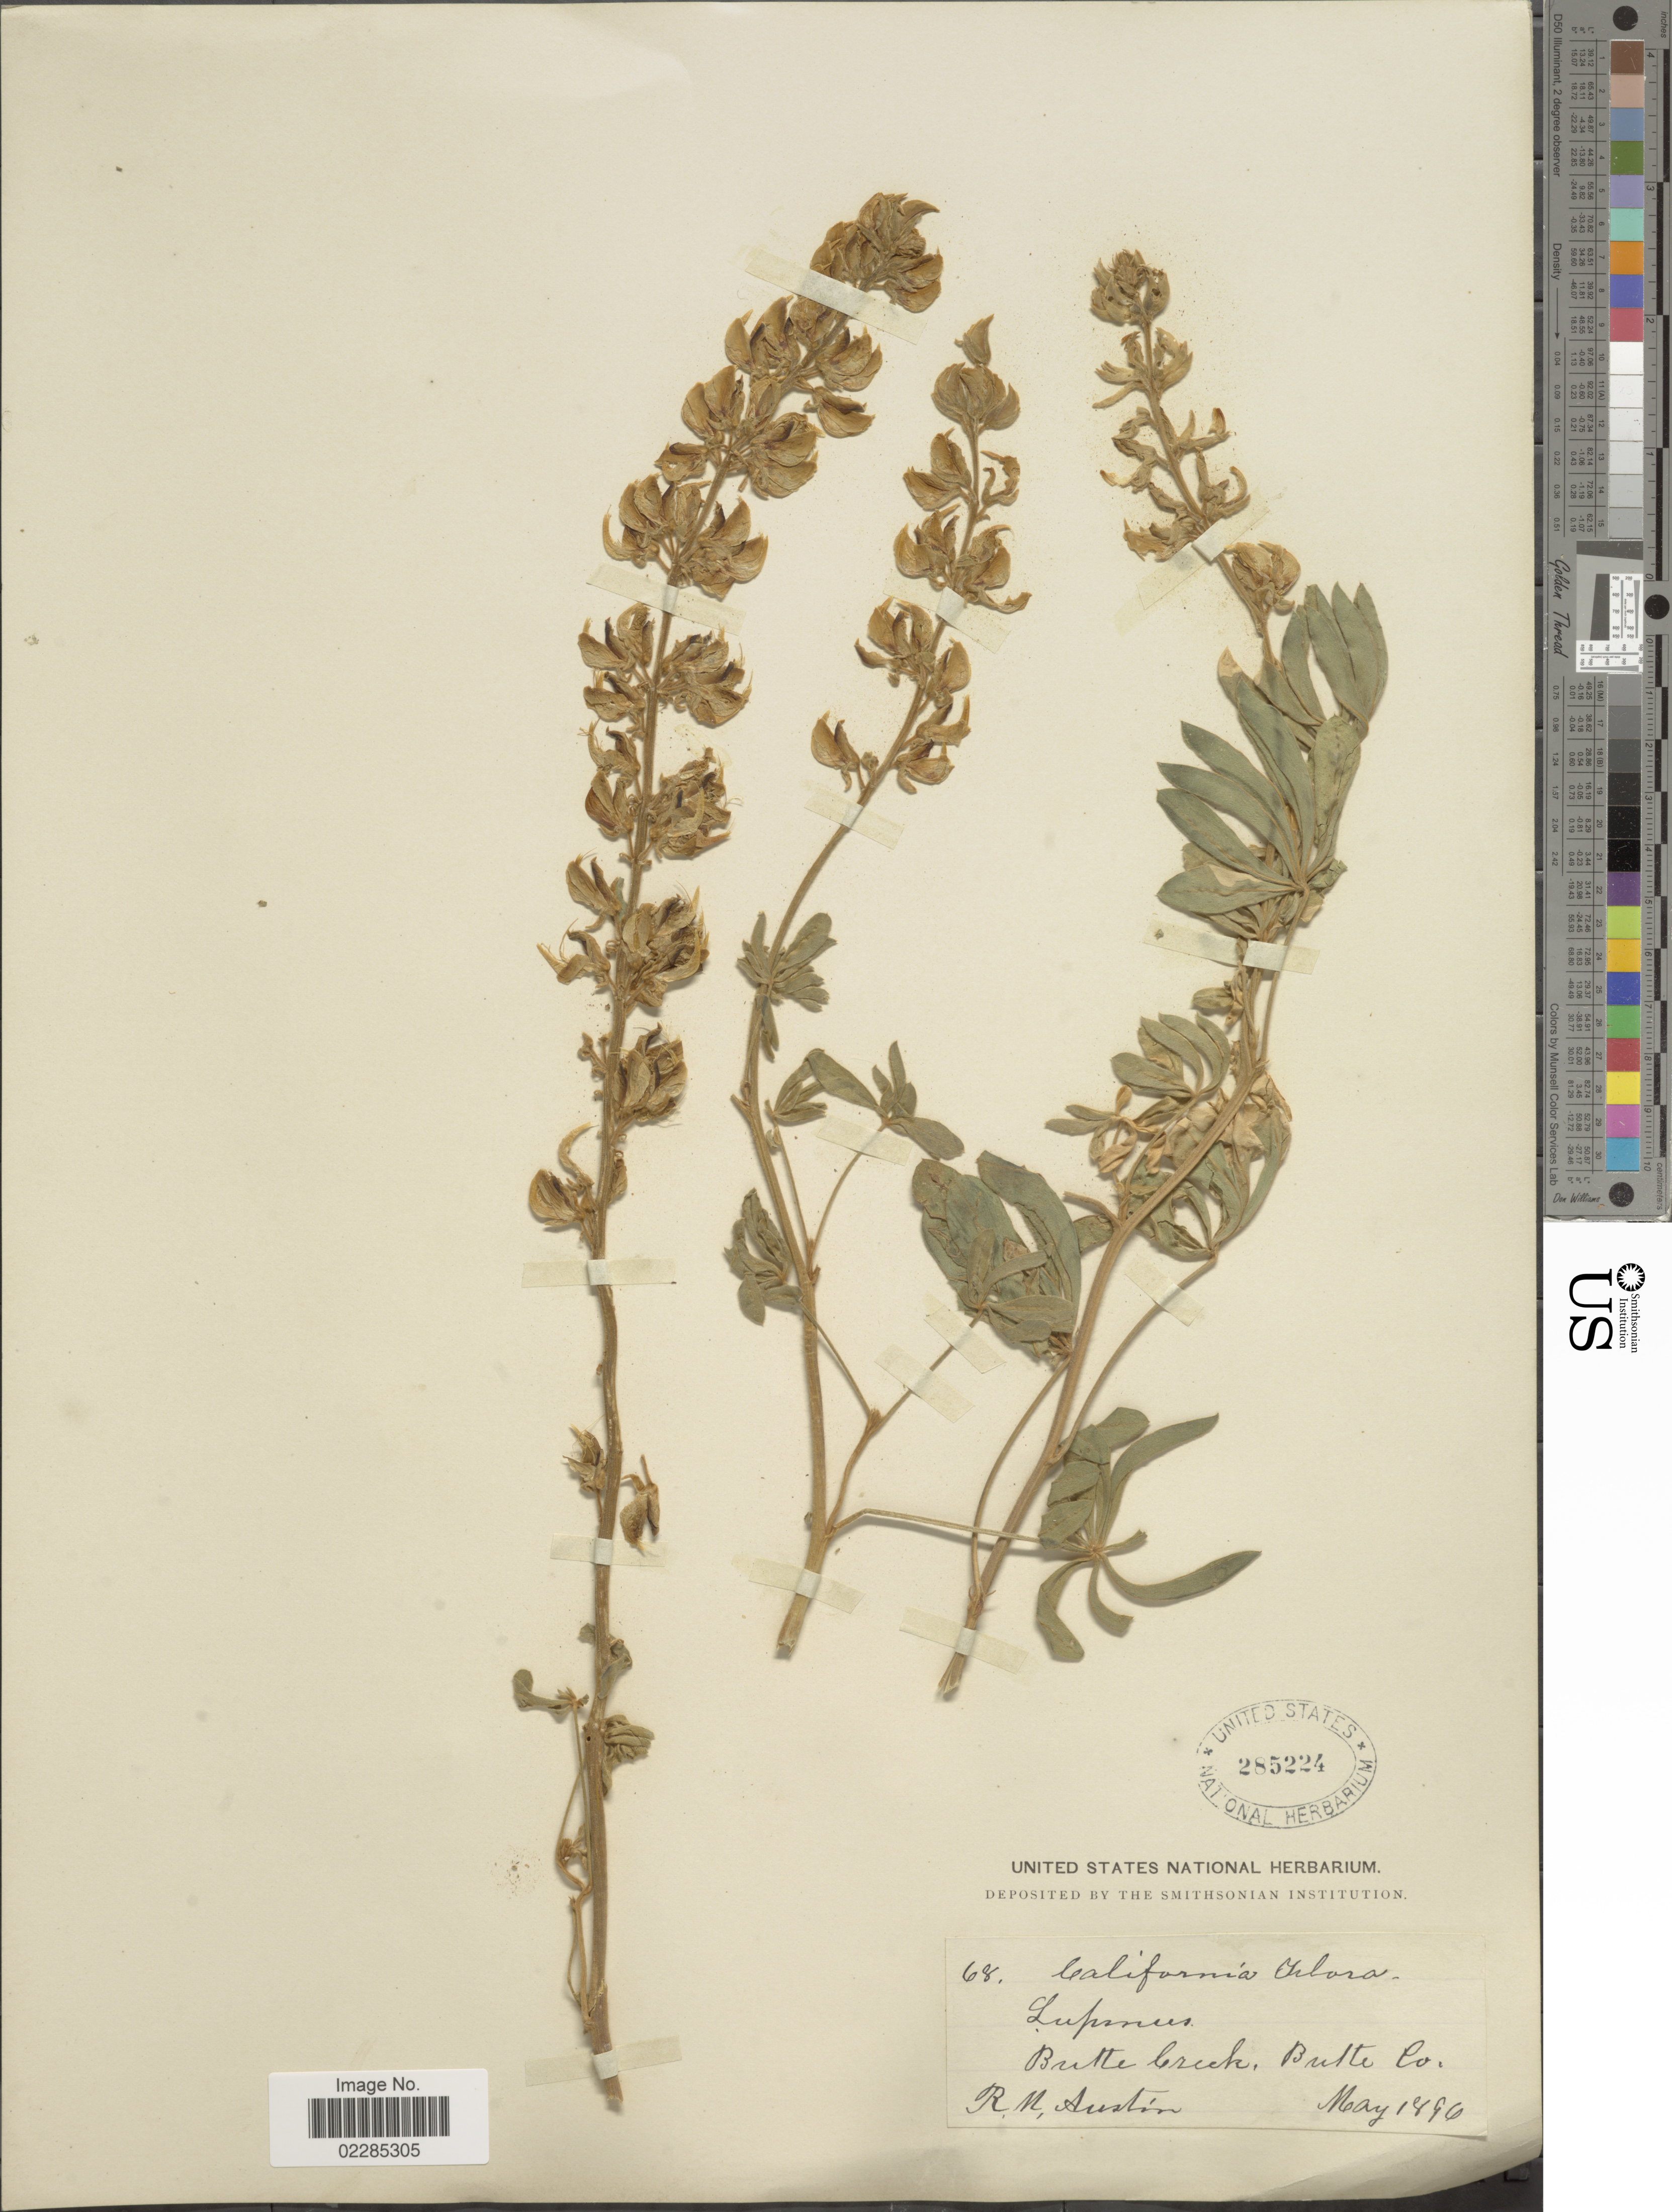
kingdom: Plantae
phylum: Tracheophyta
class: Magnoliopsida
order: Fabales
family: Fabaceae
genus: Lupinus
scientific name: Lupinus formosus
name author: Greene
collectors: R. Austin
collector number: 68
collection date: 1896-05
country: United States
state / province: California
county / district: Butte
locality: Butte Creek, Butte Co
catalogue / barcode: US 285224